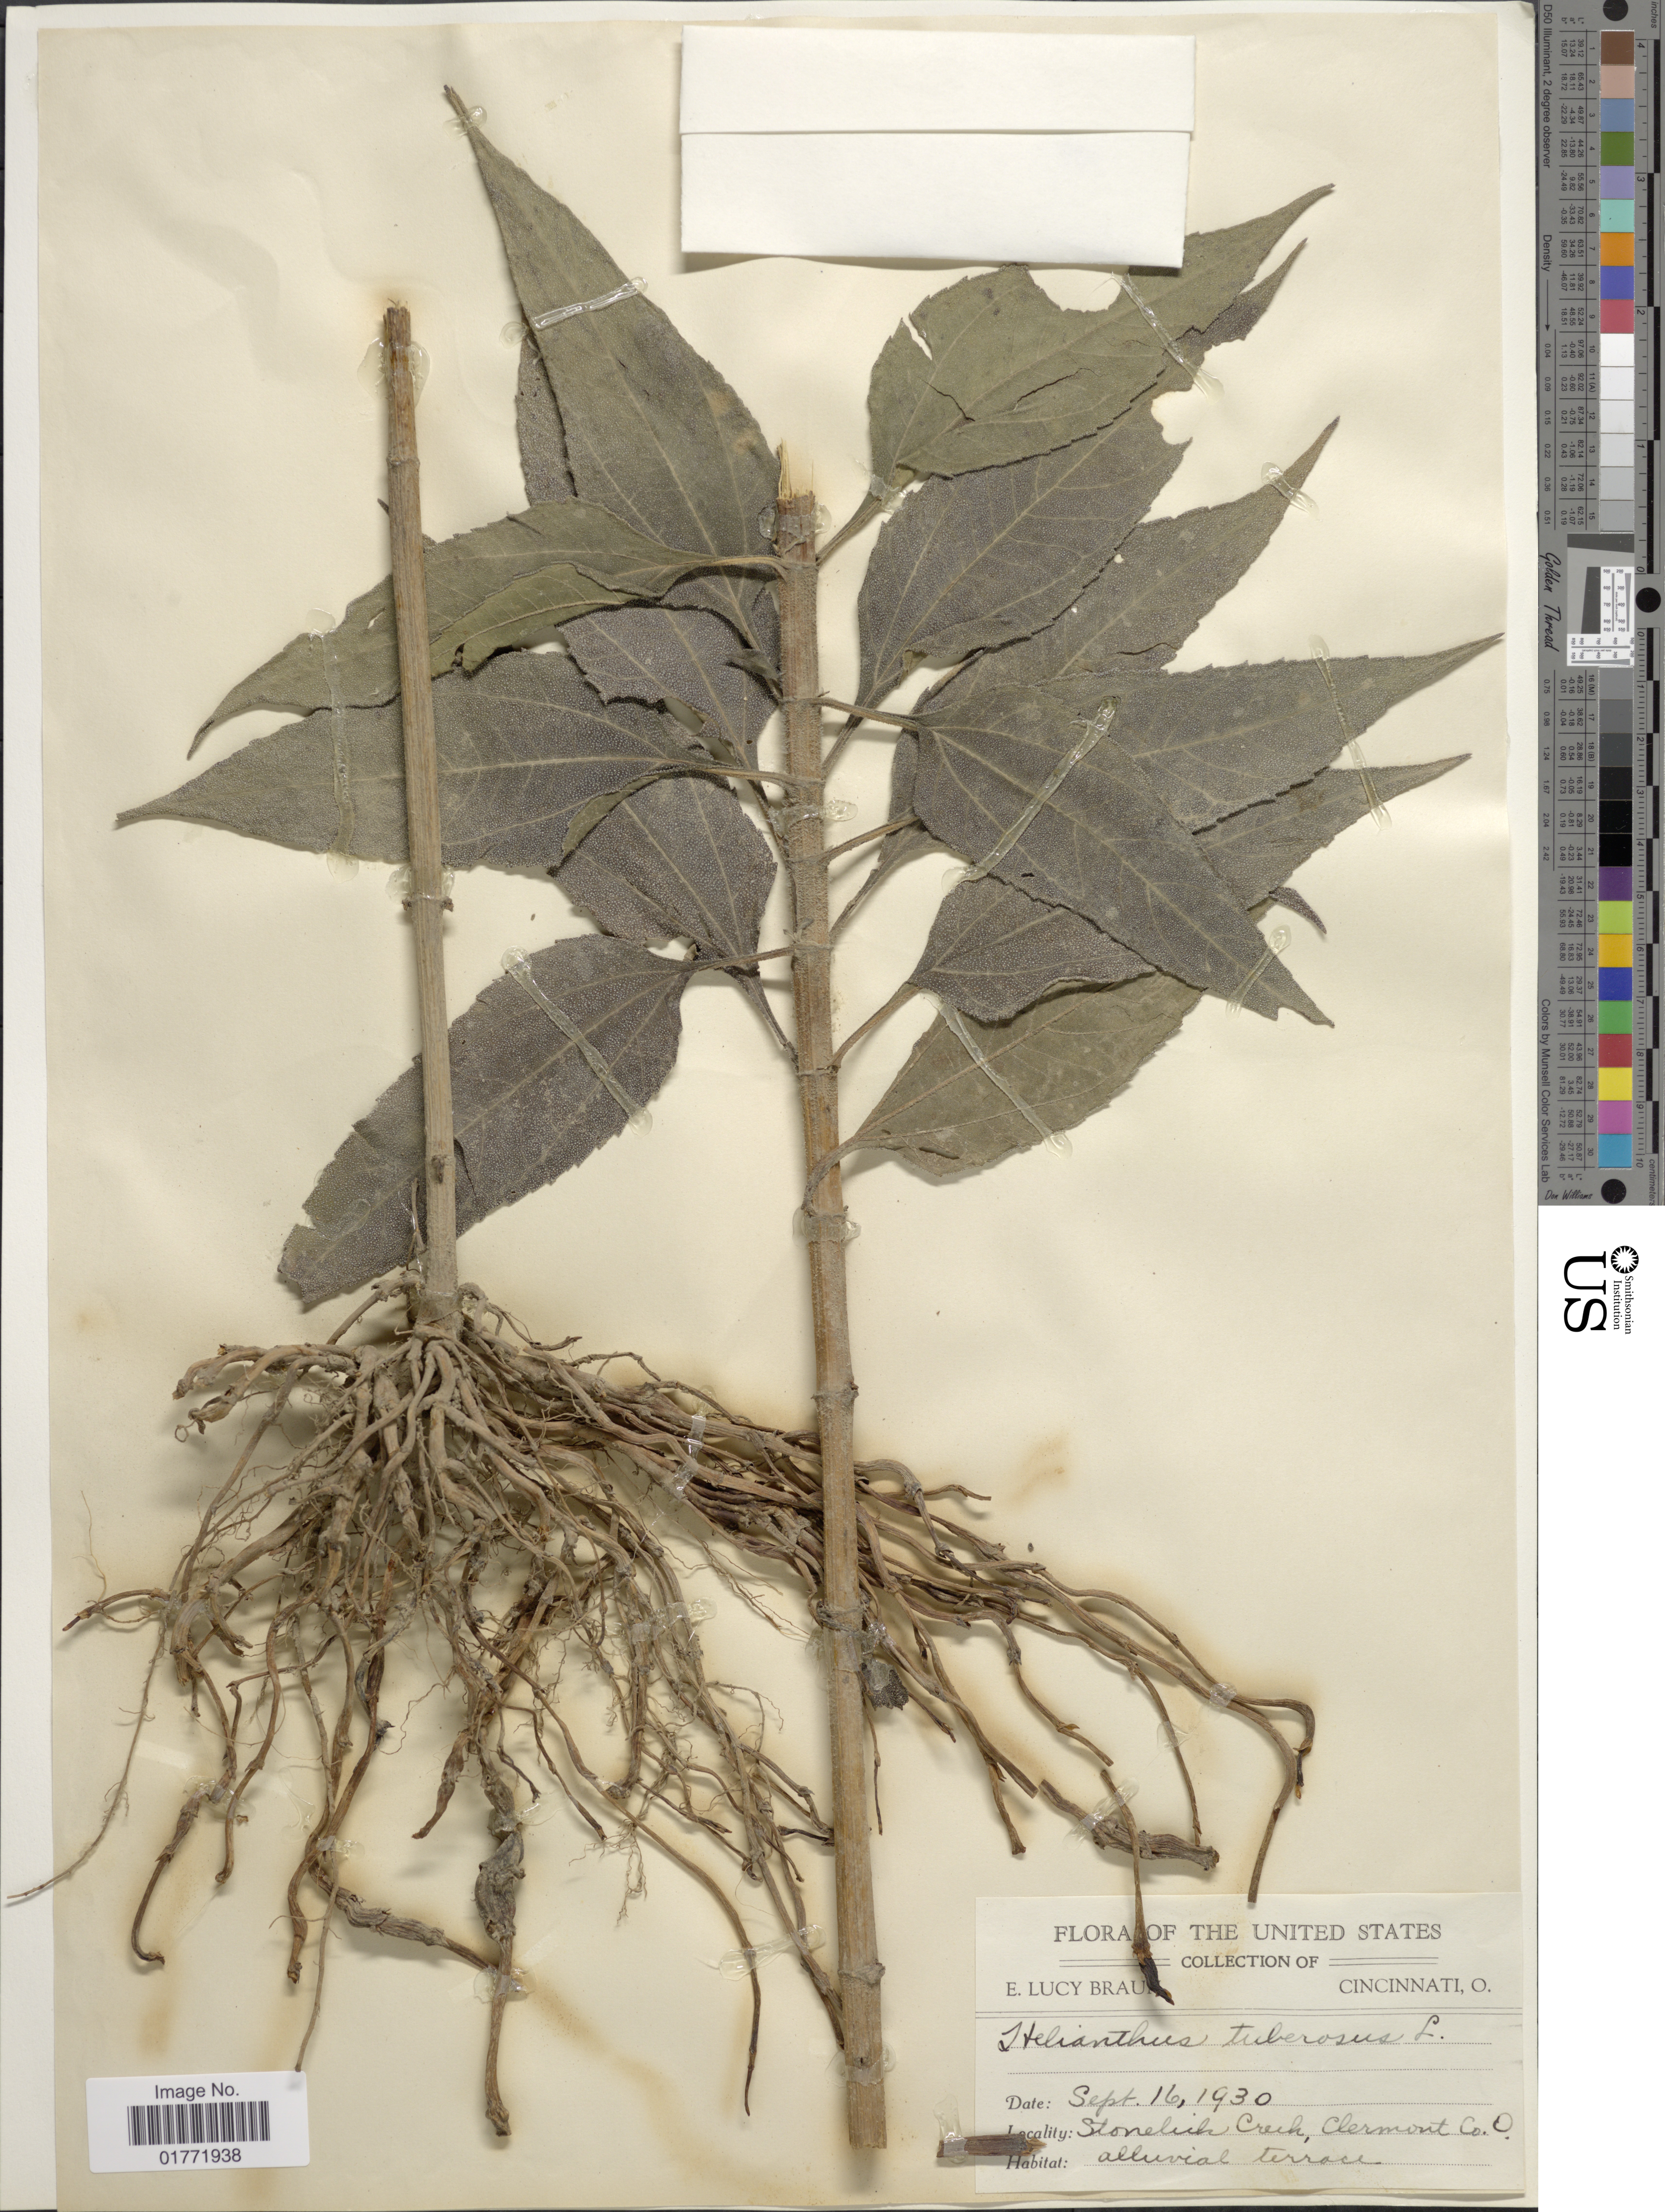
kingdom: Plantae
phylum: Tracheophyta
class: Magnoliopsida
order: Asterales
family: Asteraceae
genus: Helianthus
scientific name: Helianthus tuberosus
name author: L.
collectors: E. L. Braun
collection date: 1930-09-16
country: United States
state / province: Ohio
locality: Stonelick Creek, Clermont Co., O.